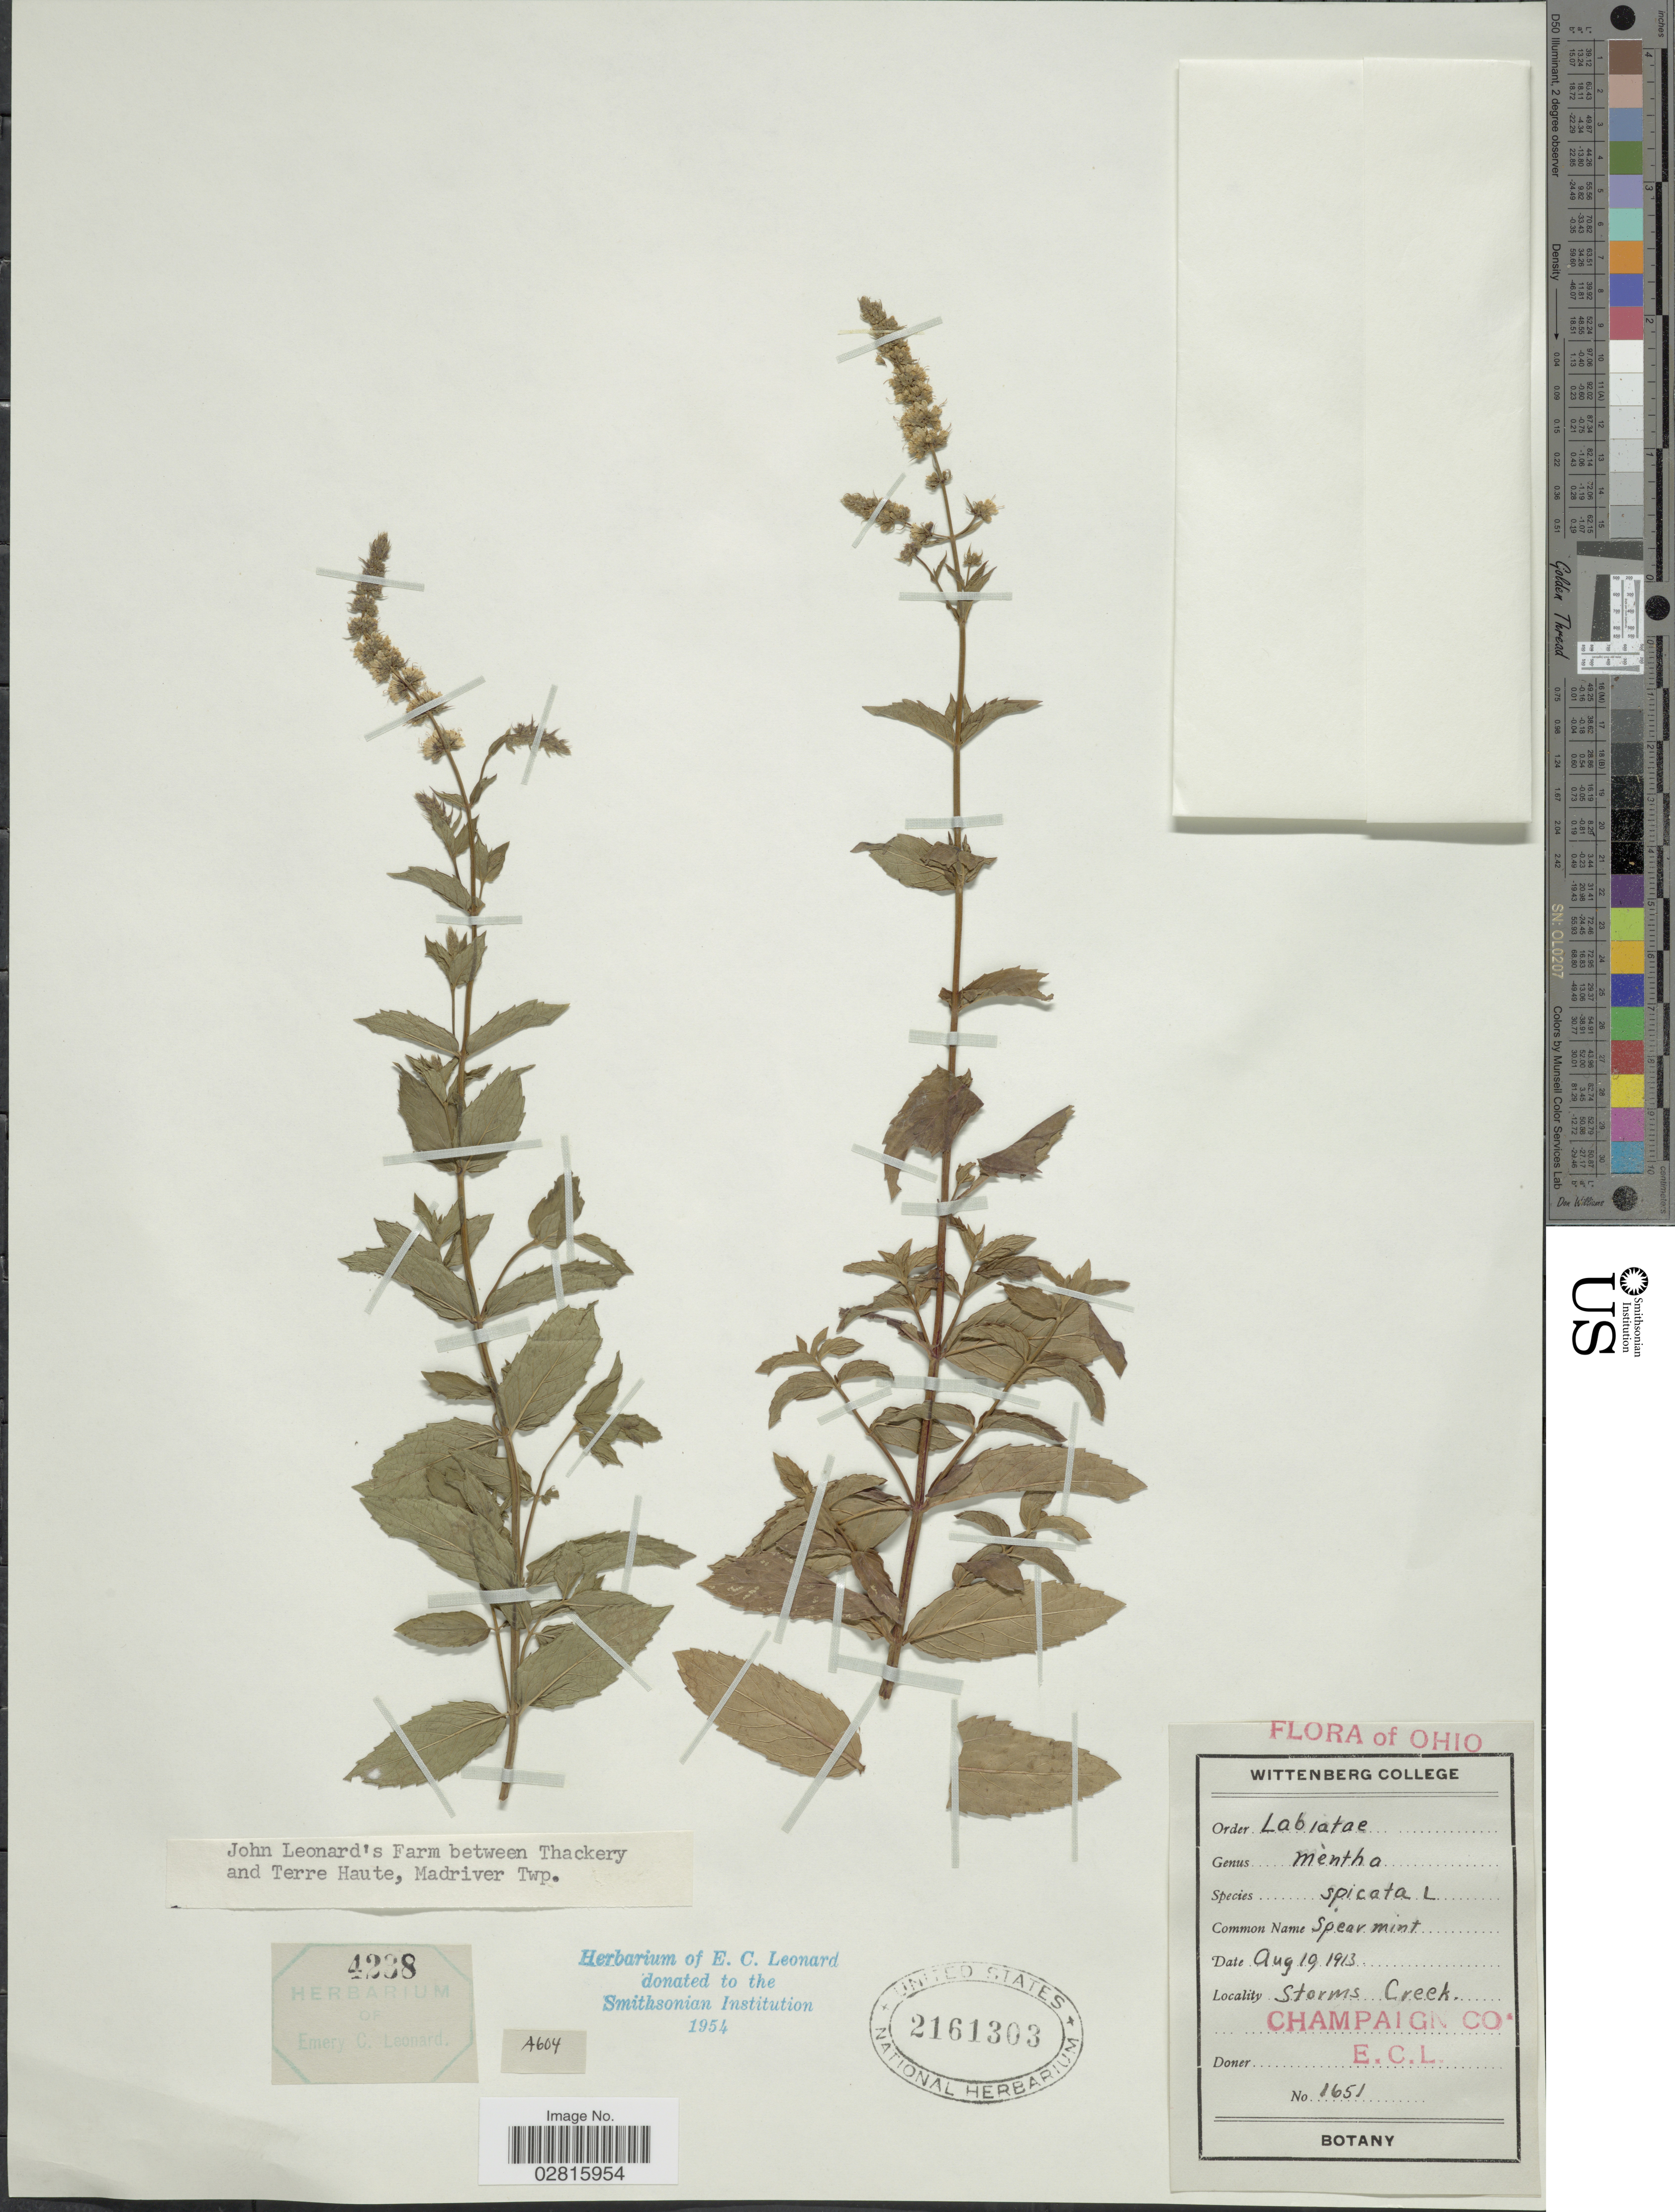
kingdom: Plantae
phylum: Tracheophyta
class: Magnoliopsida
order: Lamiales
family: Lamiaceae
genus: Mentha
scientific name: Mentha spicata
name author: L.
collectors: E. C. Leonard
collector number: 1651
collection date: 1913-08-10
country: United States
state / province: Ohio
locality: Storms Creek. Champaign Co.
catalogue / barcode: US 2161303